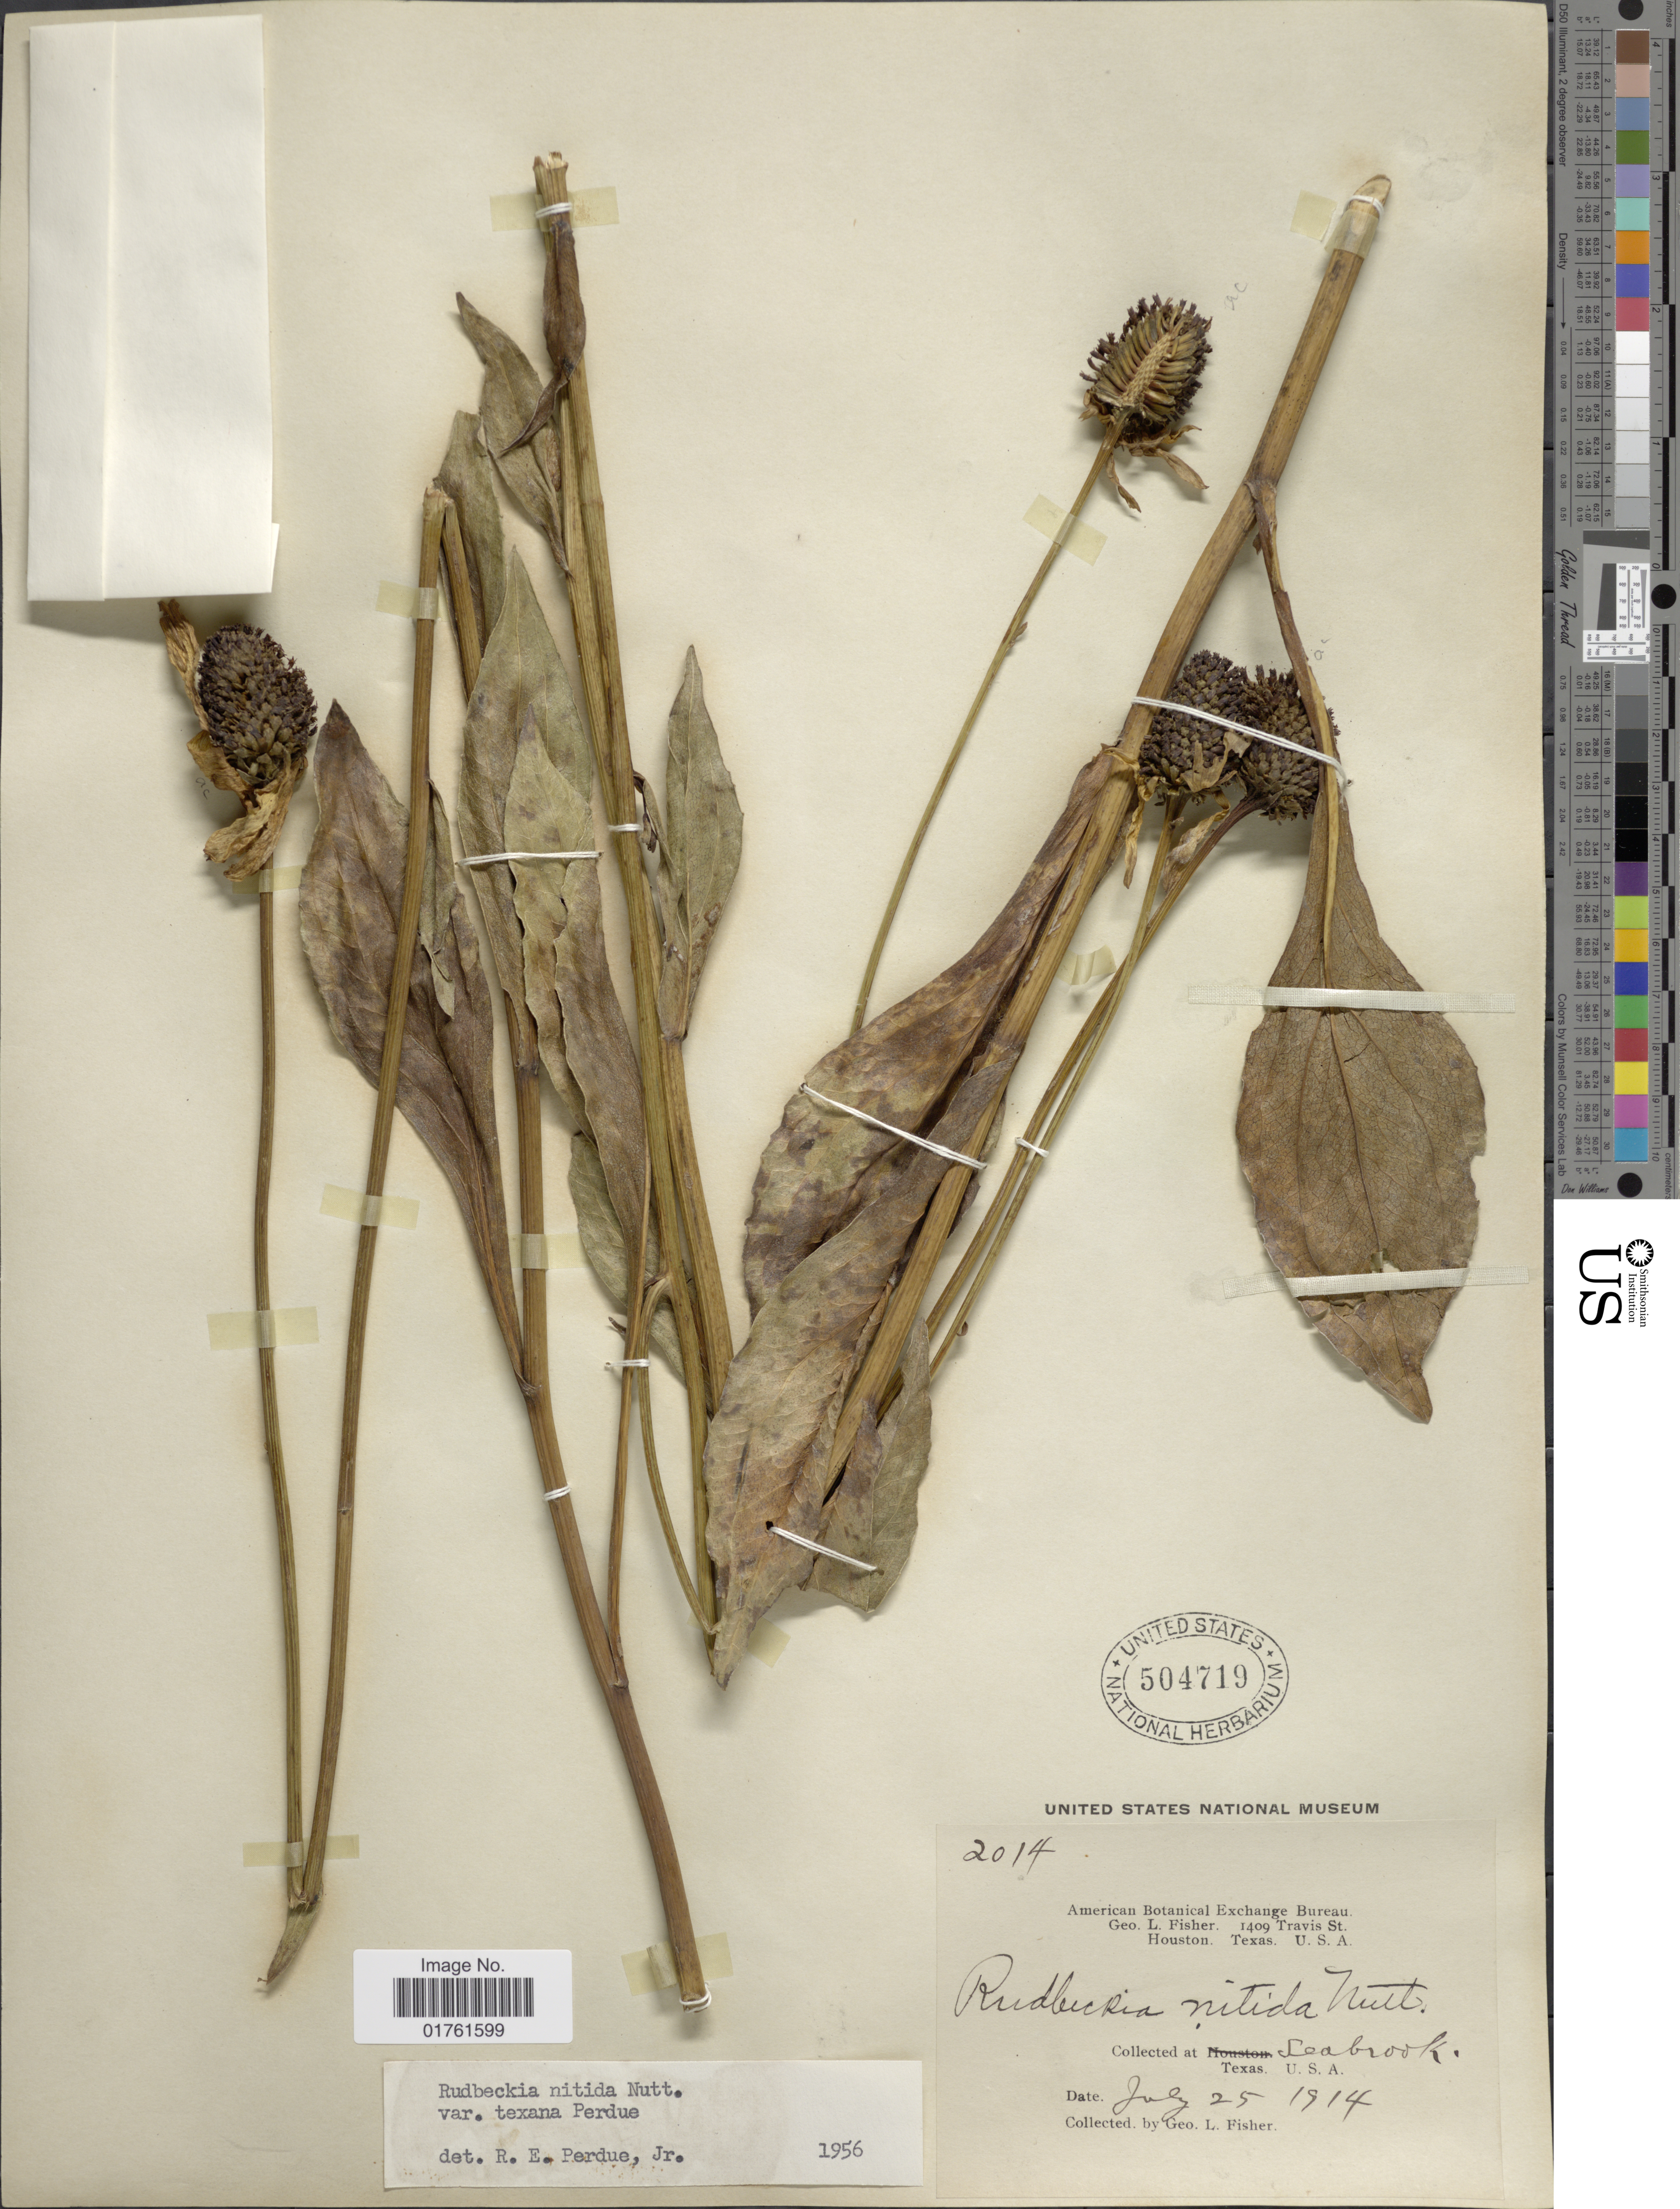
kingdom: Plantae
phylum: Tracheophyta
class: Magnoliopsida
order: Asterales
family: Asteraceae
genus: Rudbeckia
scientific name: Rudbeckia nitida var. texana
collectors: G. L. Fisher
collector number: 2014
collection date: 1914-07-25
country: United States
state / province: Texas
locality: Seabrook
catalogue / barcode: US 504719